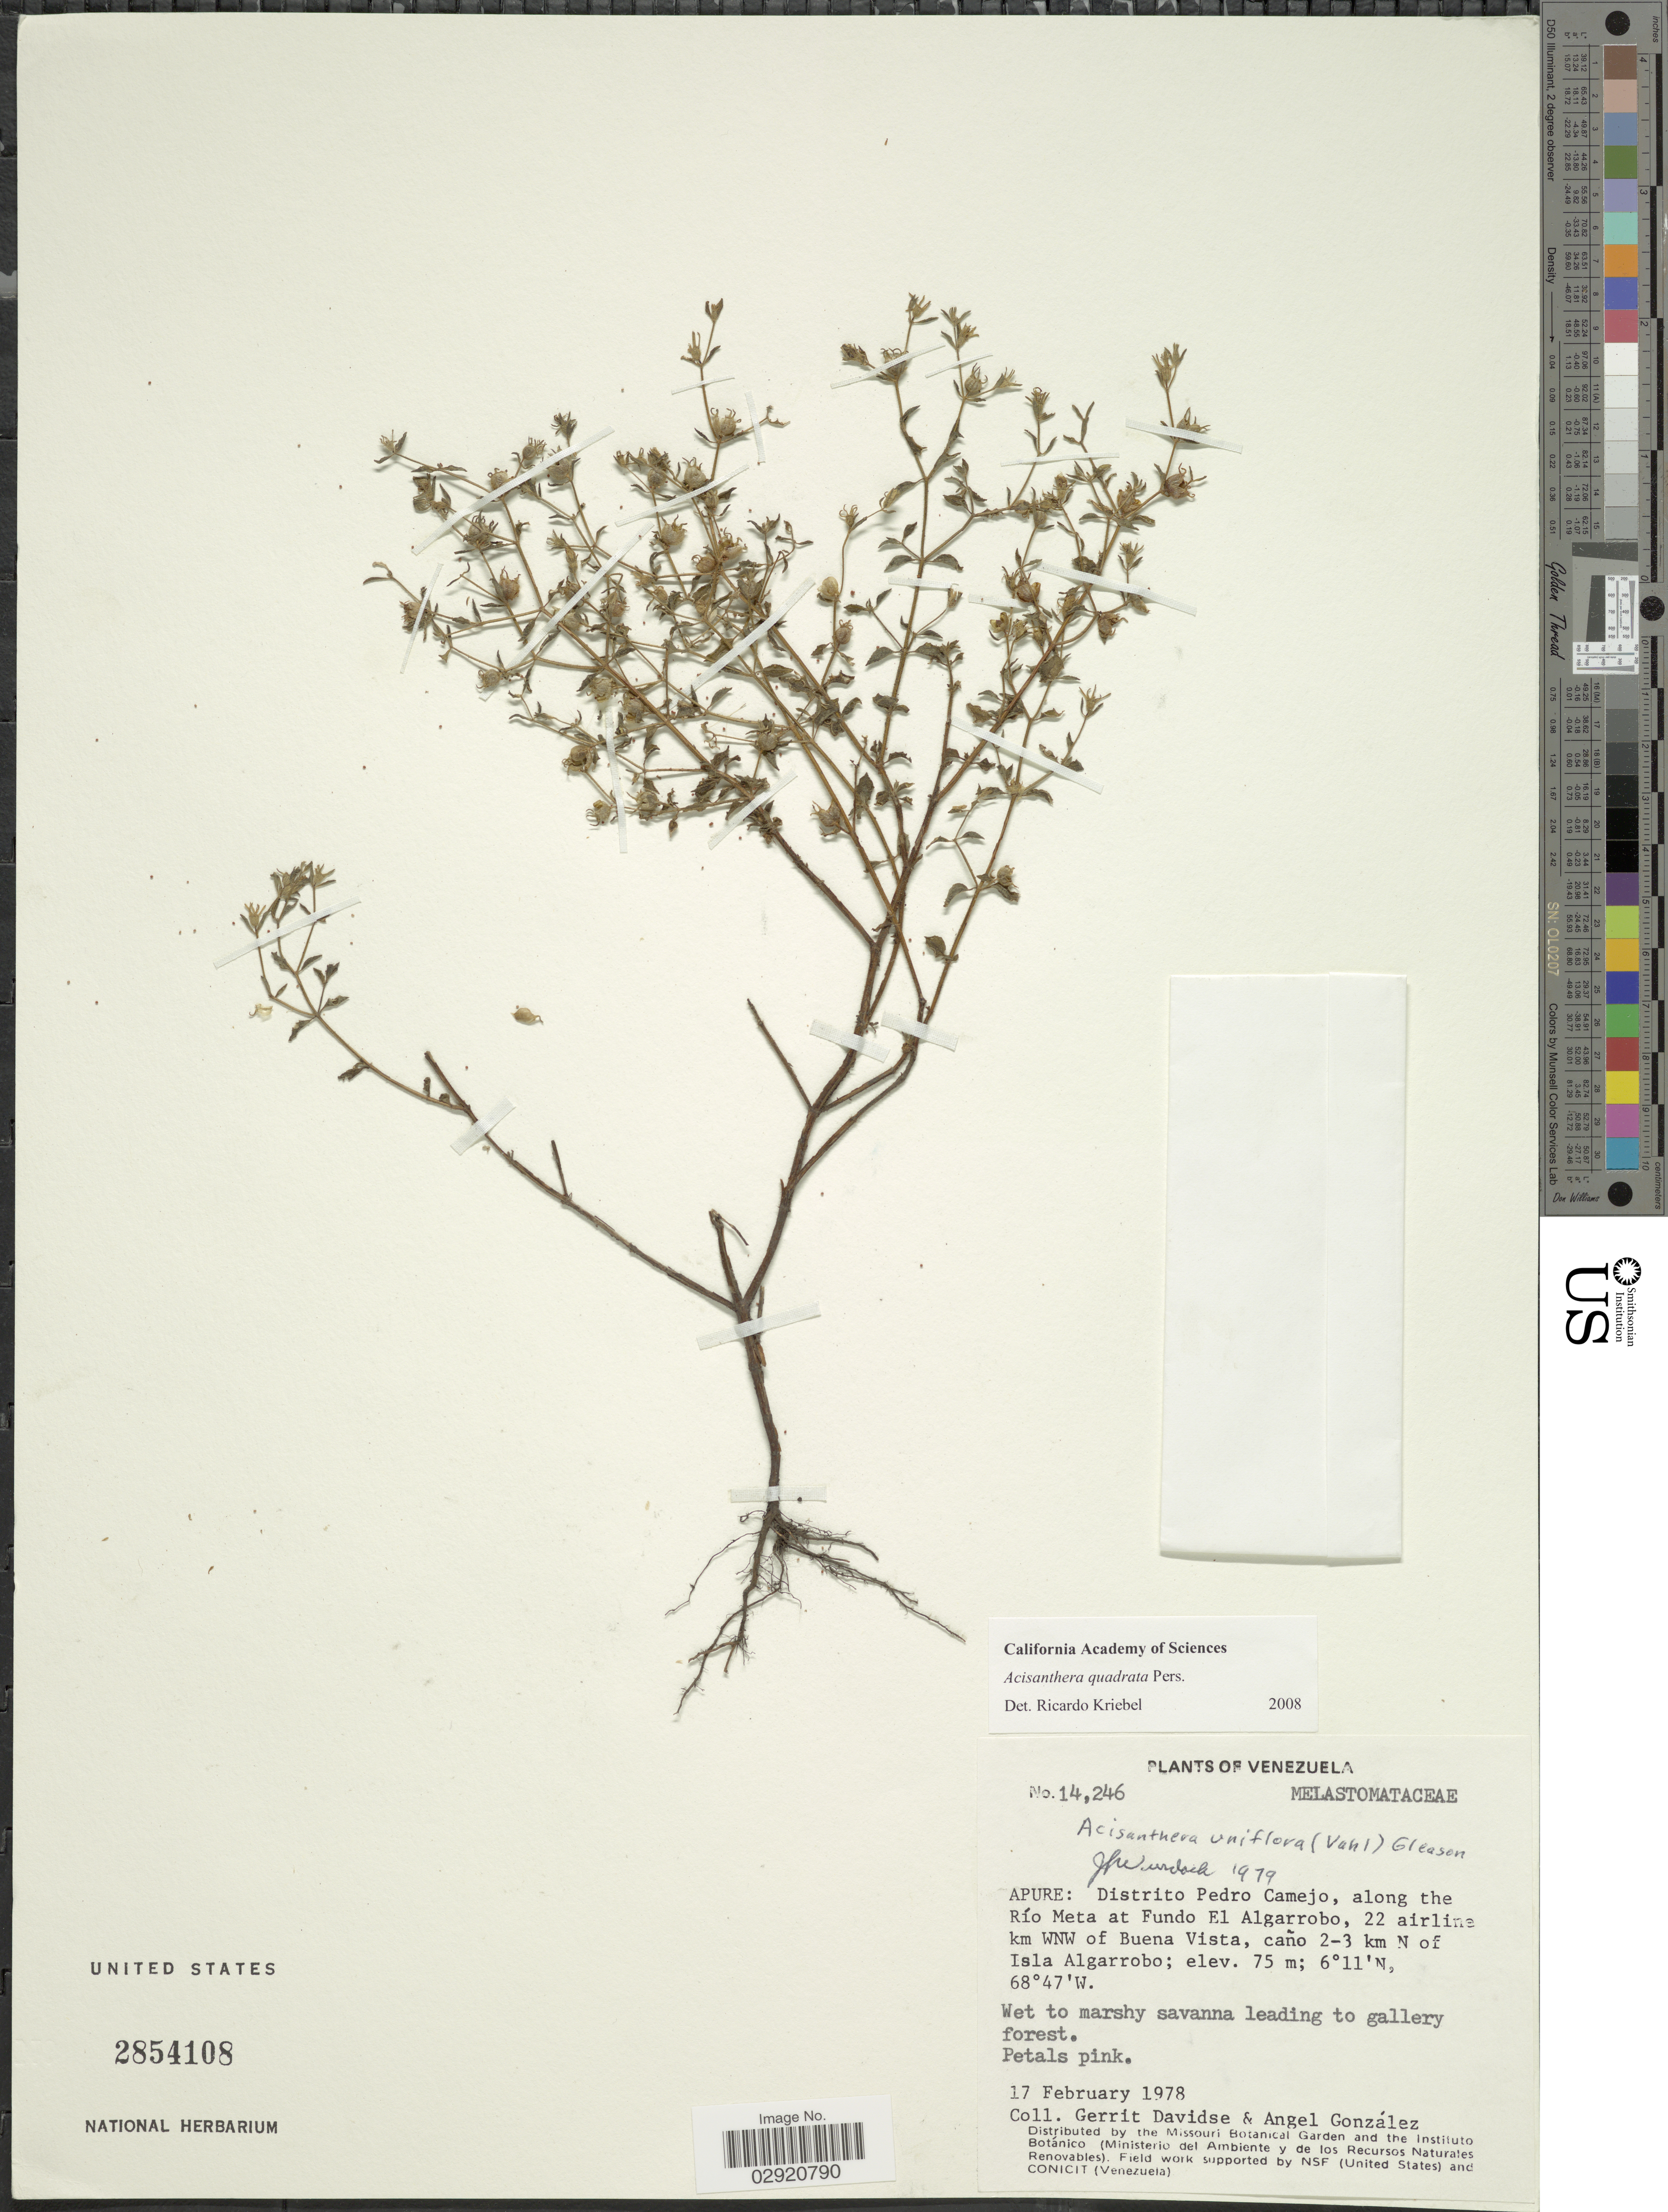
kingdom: Plantae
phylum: Tracheophyta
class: Magnoliopsida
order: Myrtales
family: Melastomataceae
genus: Acisanthera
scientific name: Acisanthera uniflora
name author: (Vahl) Gleason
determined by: Nunes da Silva, Diego, (RB), Jardim Botanico do Rio de Janeiro - Herbario (BRAZIL)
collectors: G. Davidse & A. C. González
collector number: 14246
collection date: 1978-02-17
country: Venezuela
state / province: Apure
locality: Distrito Pedro Camejo, along the Río Meta at Fundo El Algarrobo, 22 airline km WNW of Buena Vista, caño 2-3 km N of Isla Algarrobo.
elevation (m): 75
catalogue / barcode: US 2854108